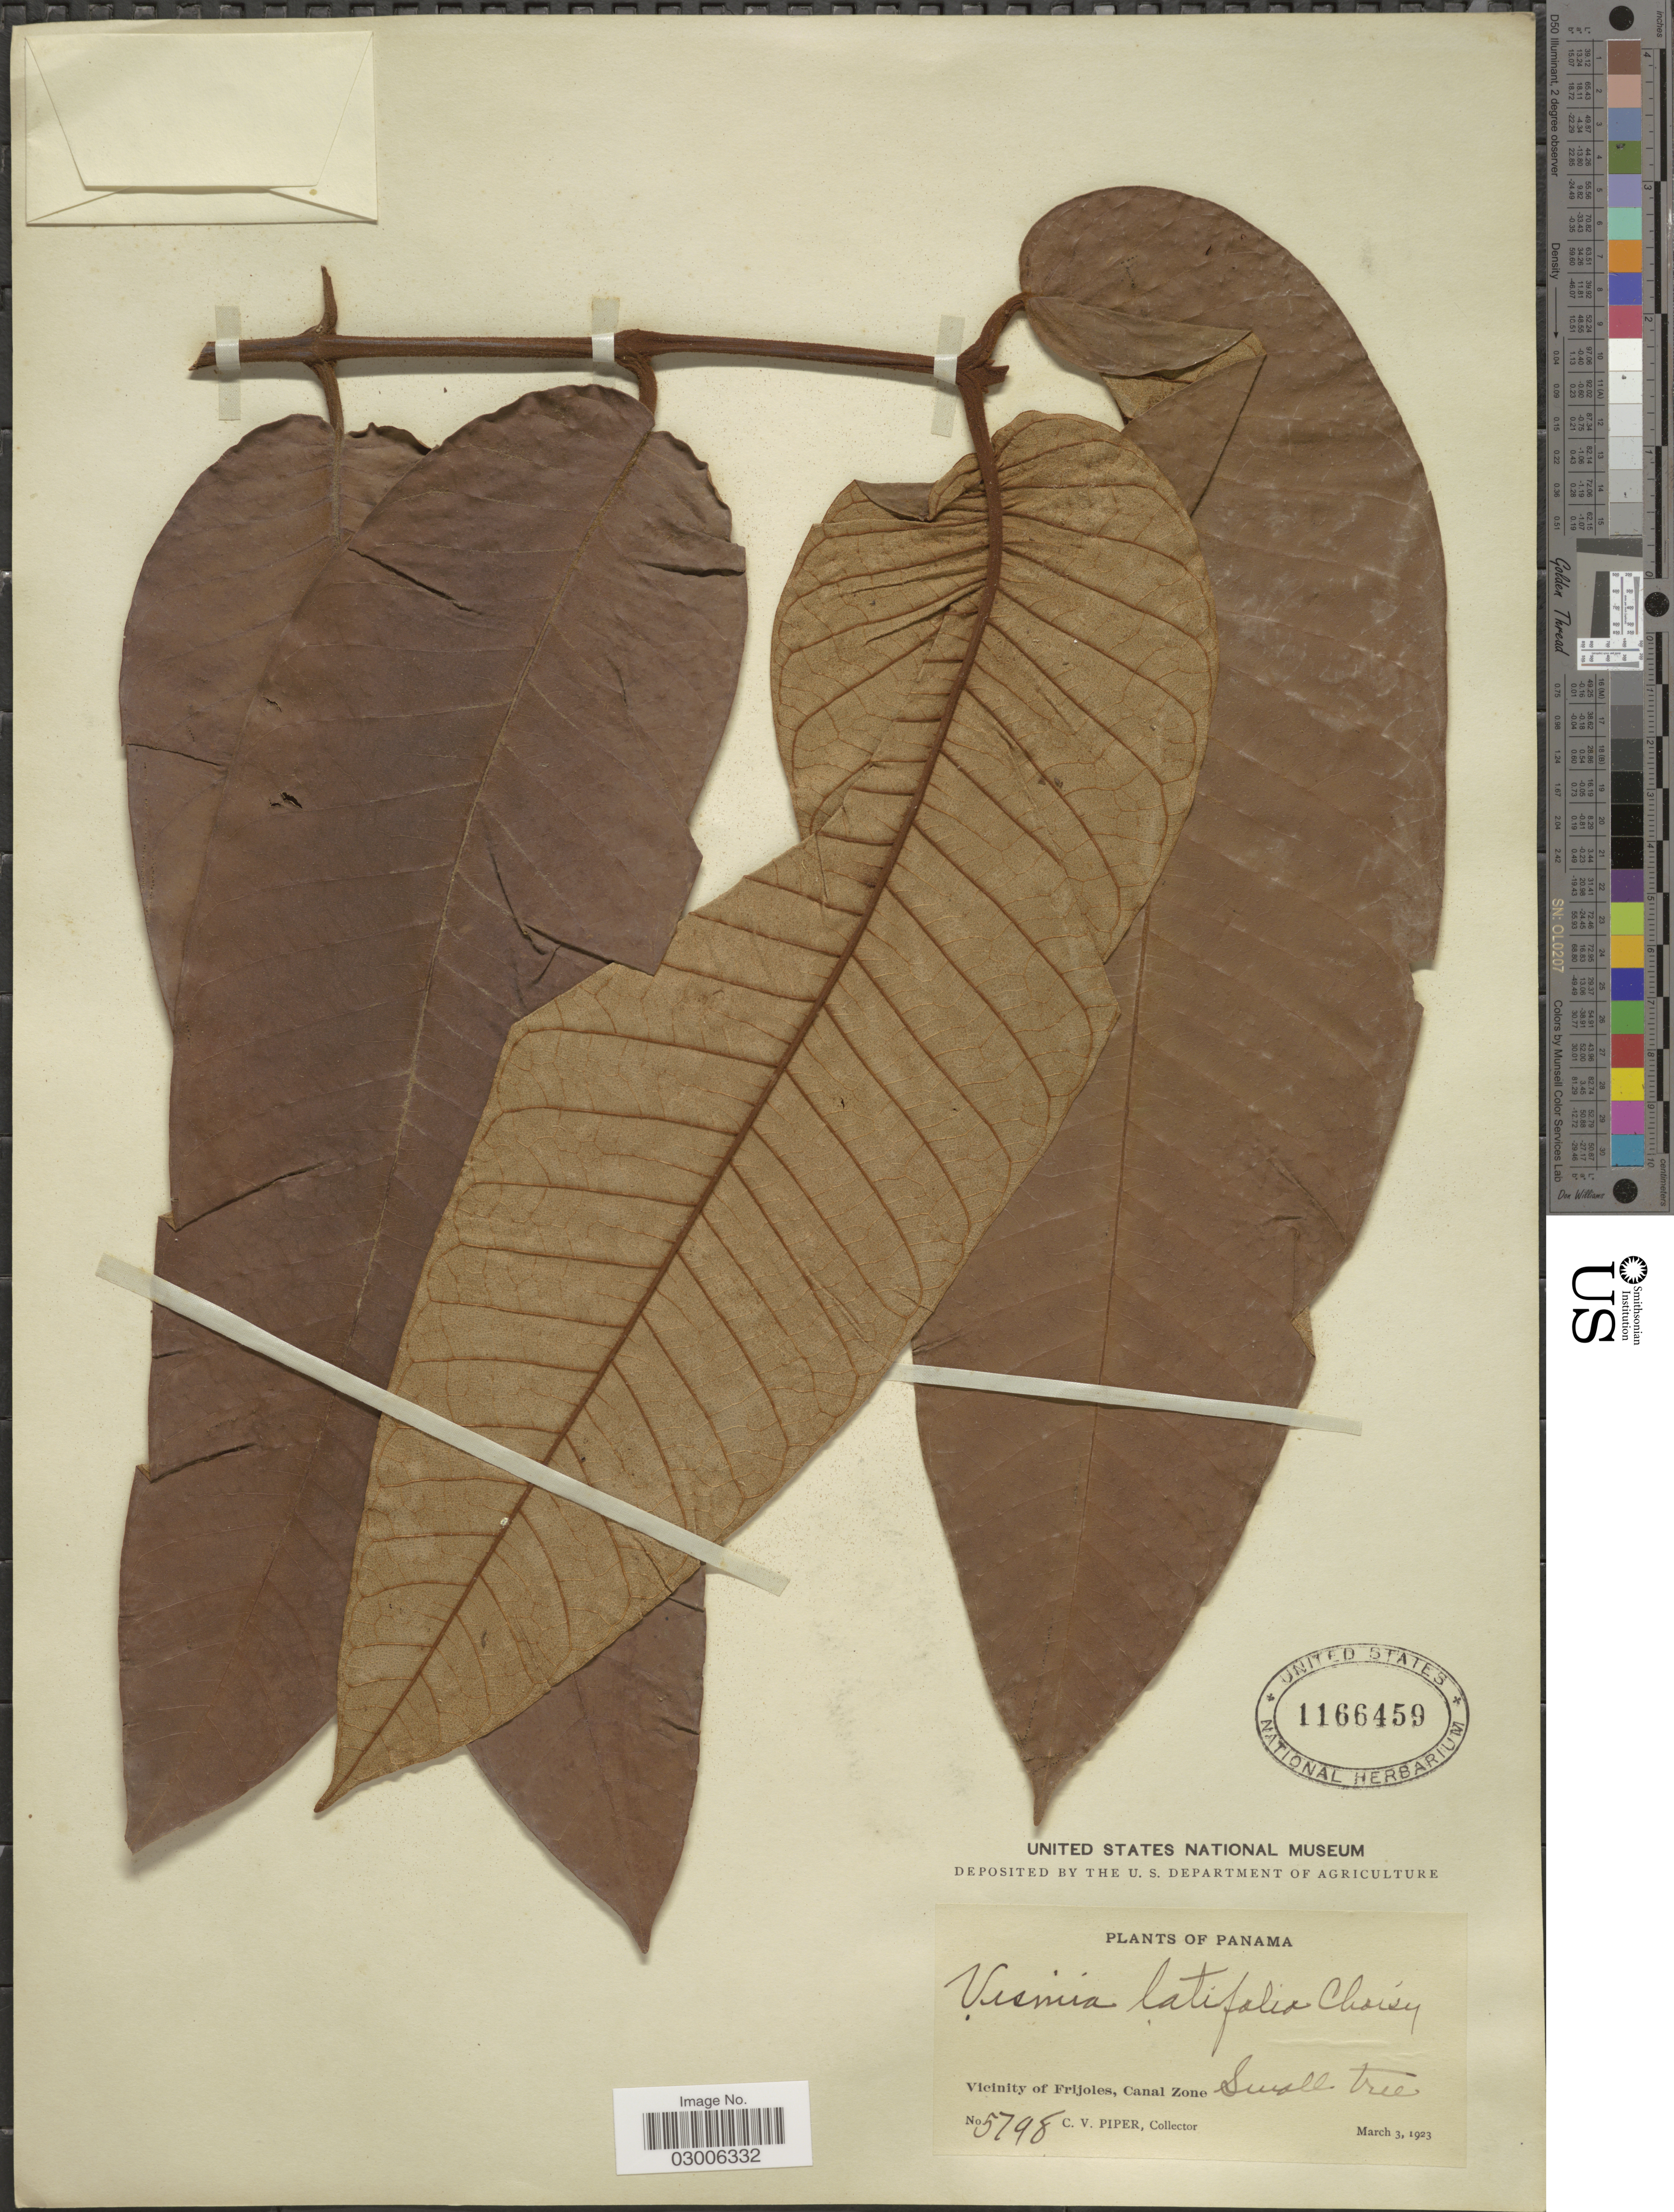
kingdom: Plantae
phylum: Tracheophyta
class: Magnoliopsida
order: Malpighiales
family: Hypericaceae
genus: Vismia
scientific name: Vismia macrophylla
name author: Kunth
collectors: C. V. Piper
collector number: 5798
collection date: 1923-03-03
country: Panama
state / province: Colón / Panamá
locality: Vicinity of Frijoles, Canal Zone.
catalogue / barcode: US 1166459